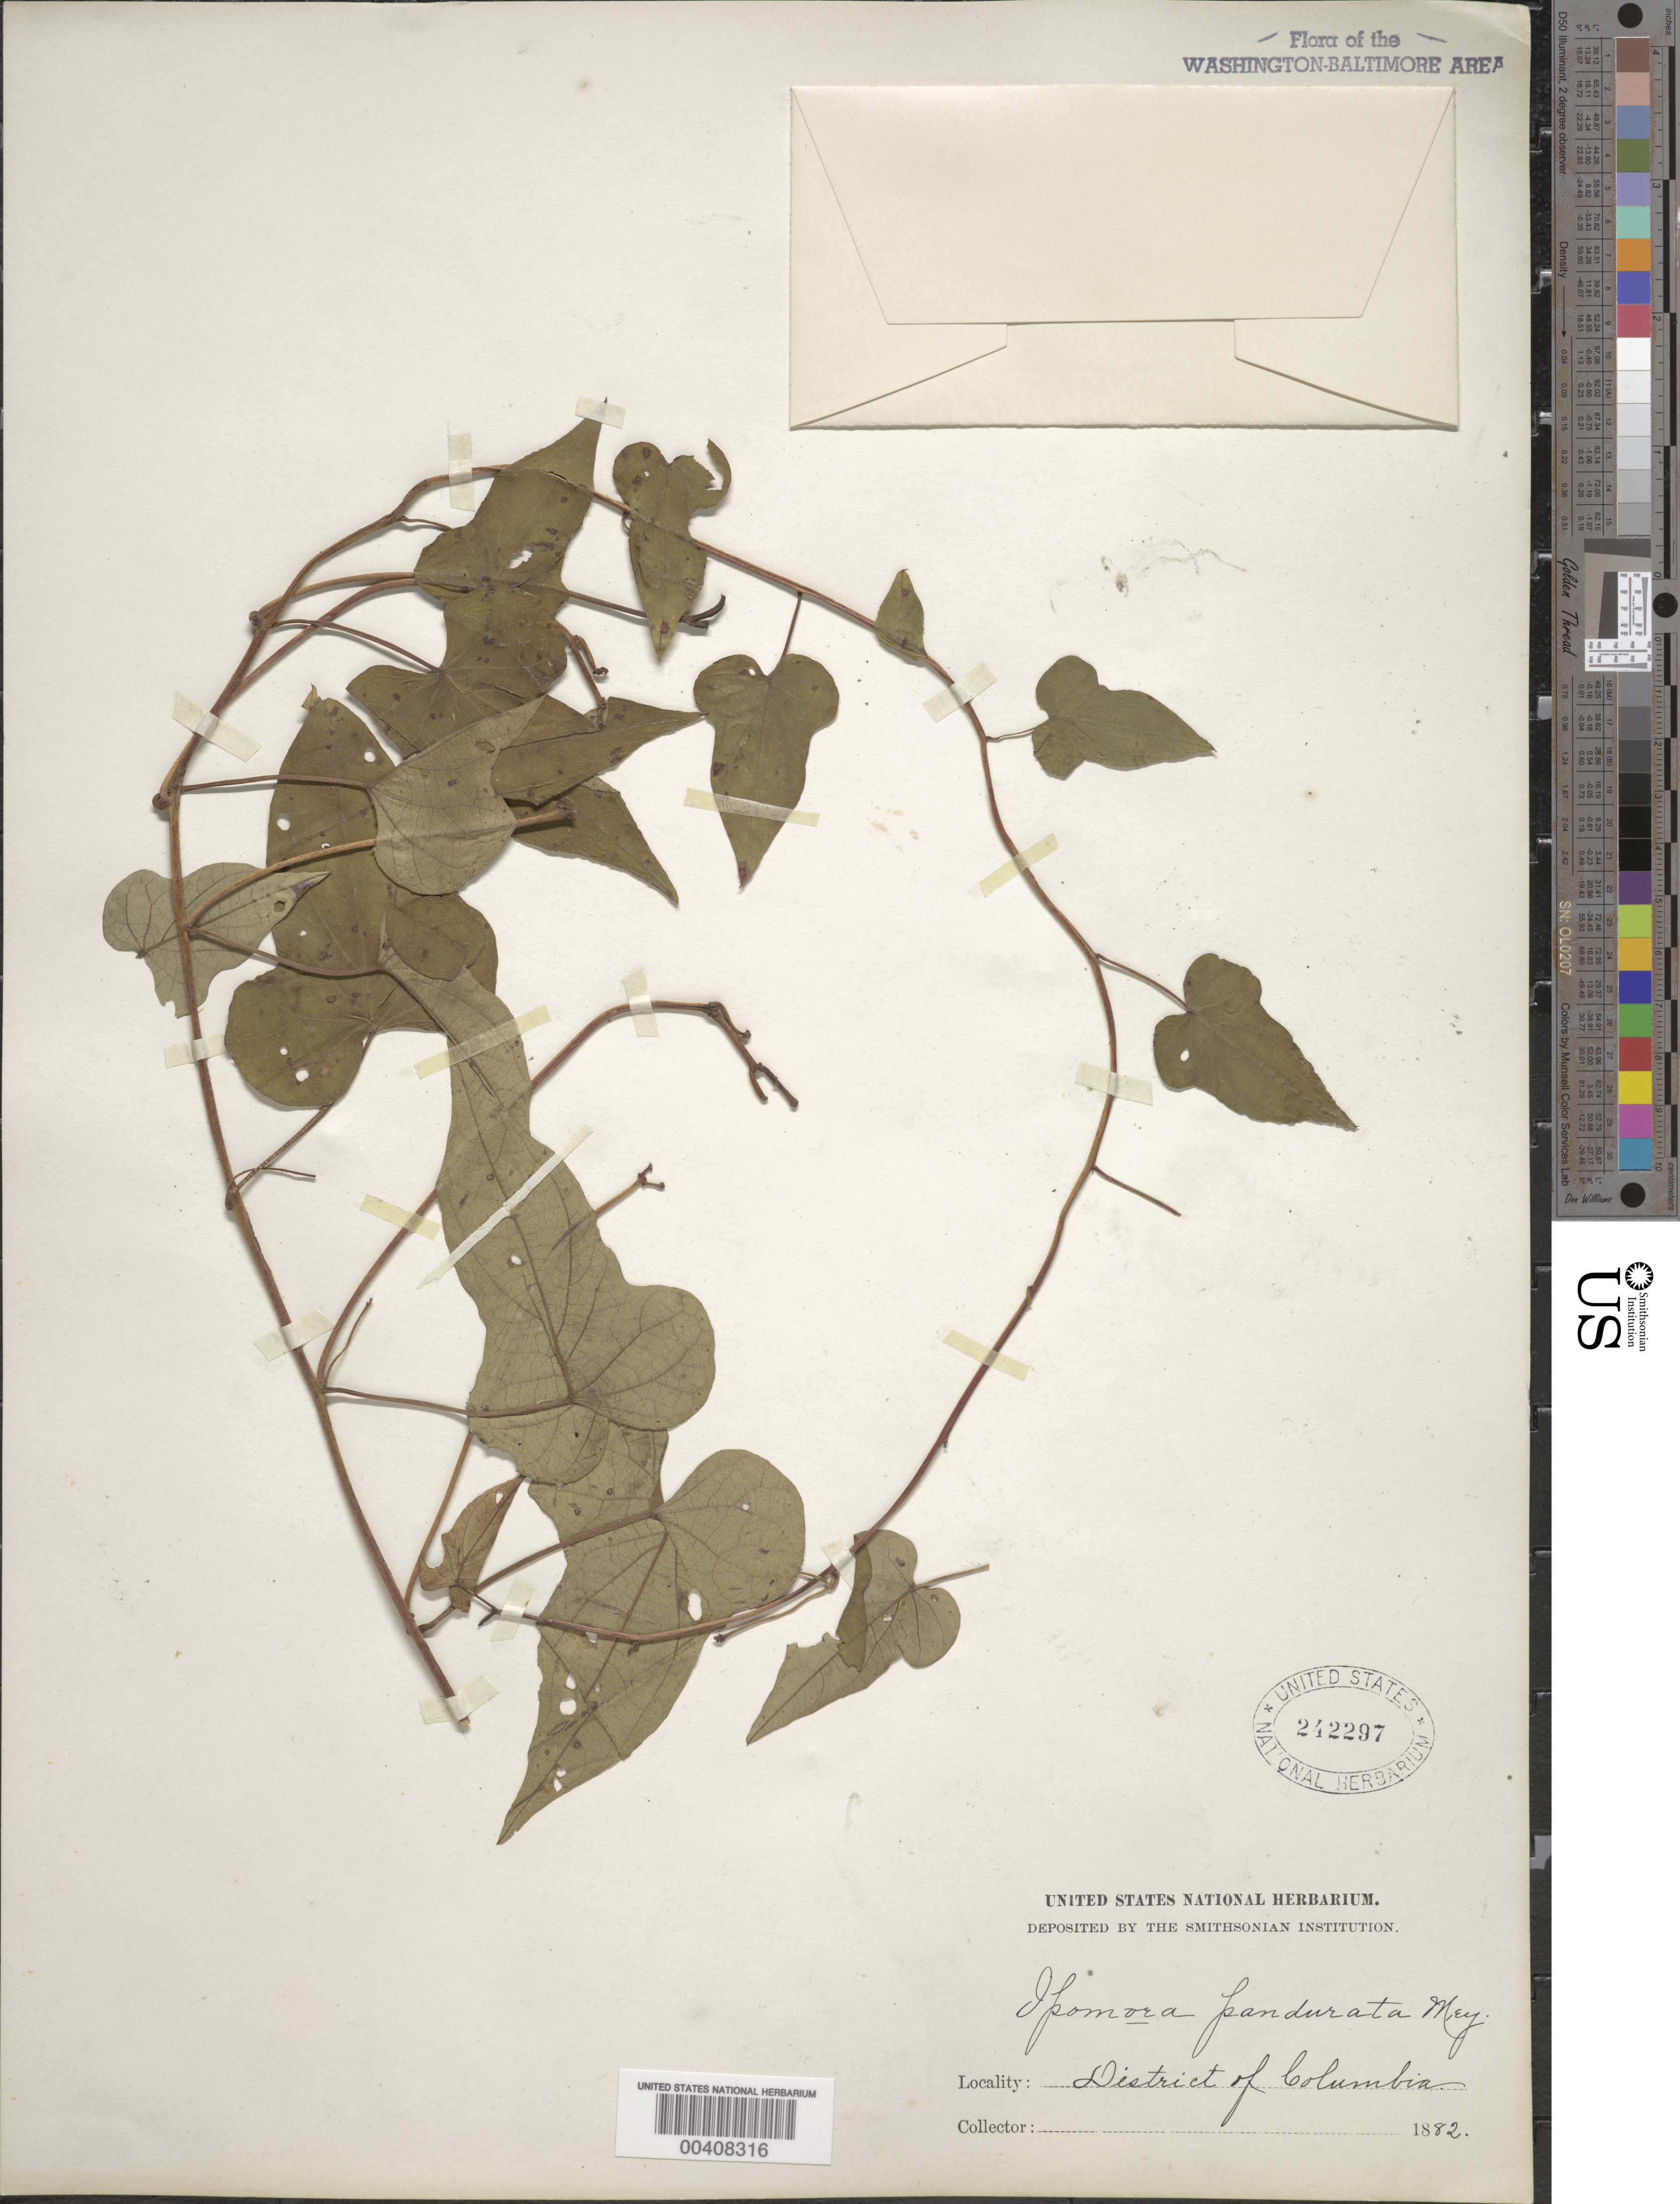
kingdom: Plantae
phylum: Tracheophyta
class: Magnoliopsida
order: Solanales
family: Convolvulaceae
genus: Ipomoea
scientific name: Ipomoea pandurata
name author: (L.) G. Mey.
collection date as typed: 1882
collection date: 1882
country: United States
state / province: District of Columbia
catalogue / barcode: US 242297